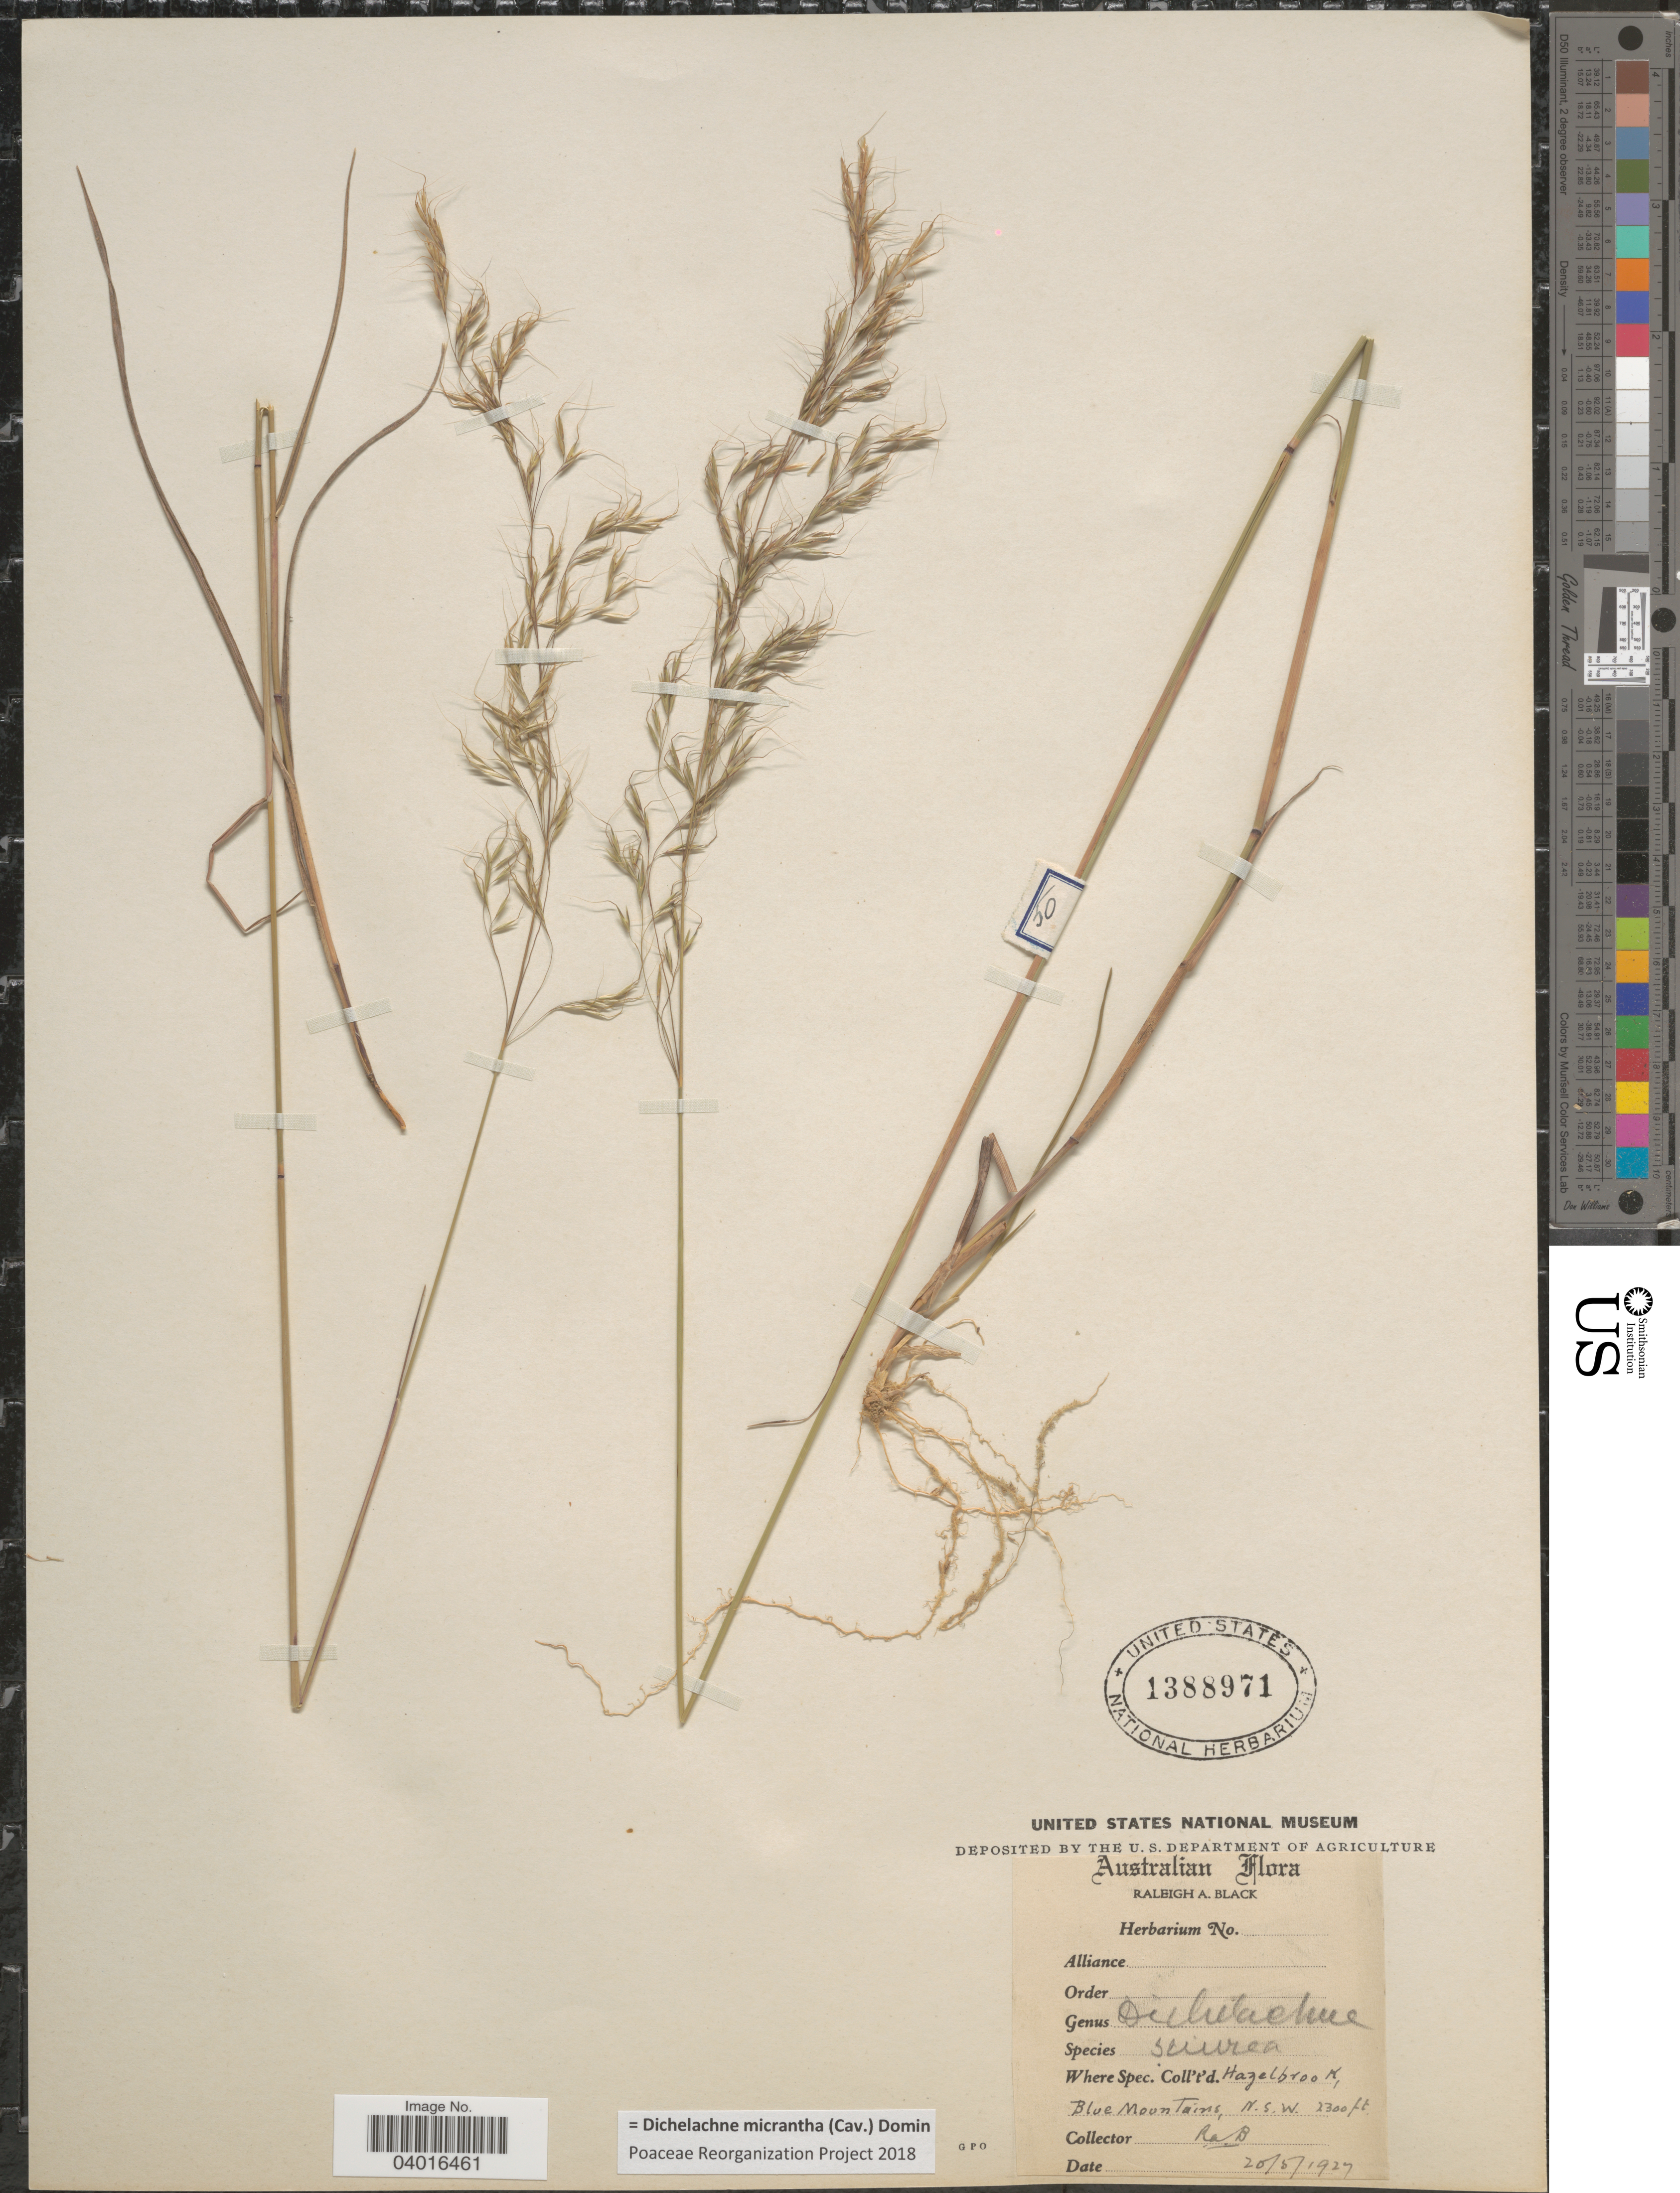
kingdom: Plantae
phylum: Tracheophyta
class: Liliopsida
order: Poales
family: Poaceae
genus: Dichelachne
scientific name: Dichelachne micrantha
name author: (Cav.) Domin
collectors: R. A. Black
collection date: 1927-05-20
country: Australia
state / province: New South Wales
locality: Hazelbrook, Blue Mountains.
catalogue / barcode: US 1388971